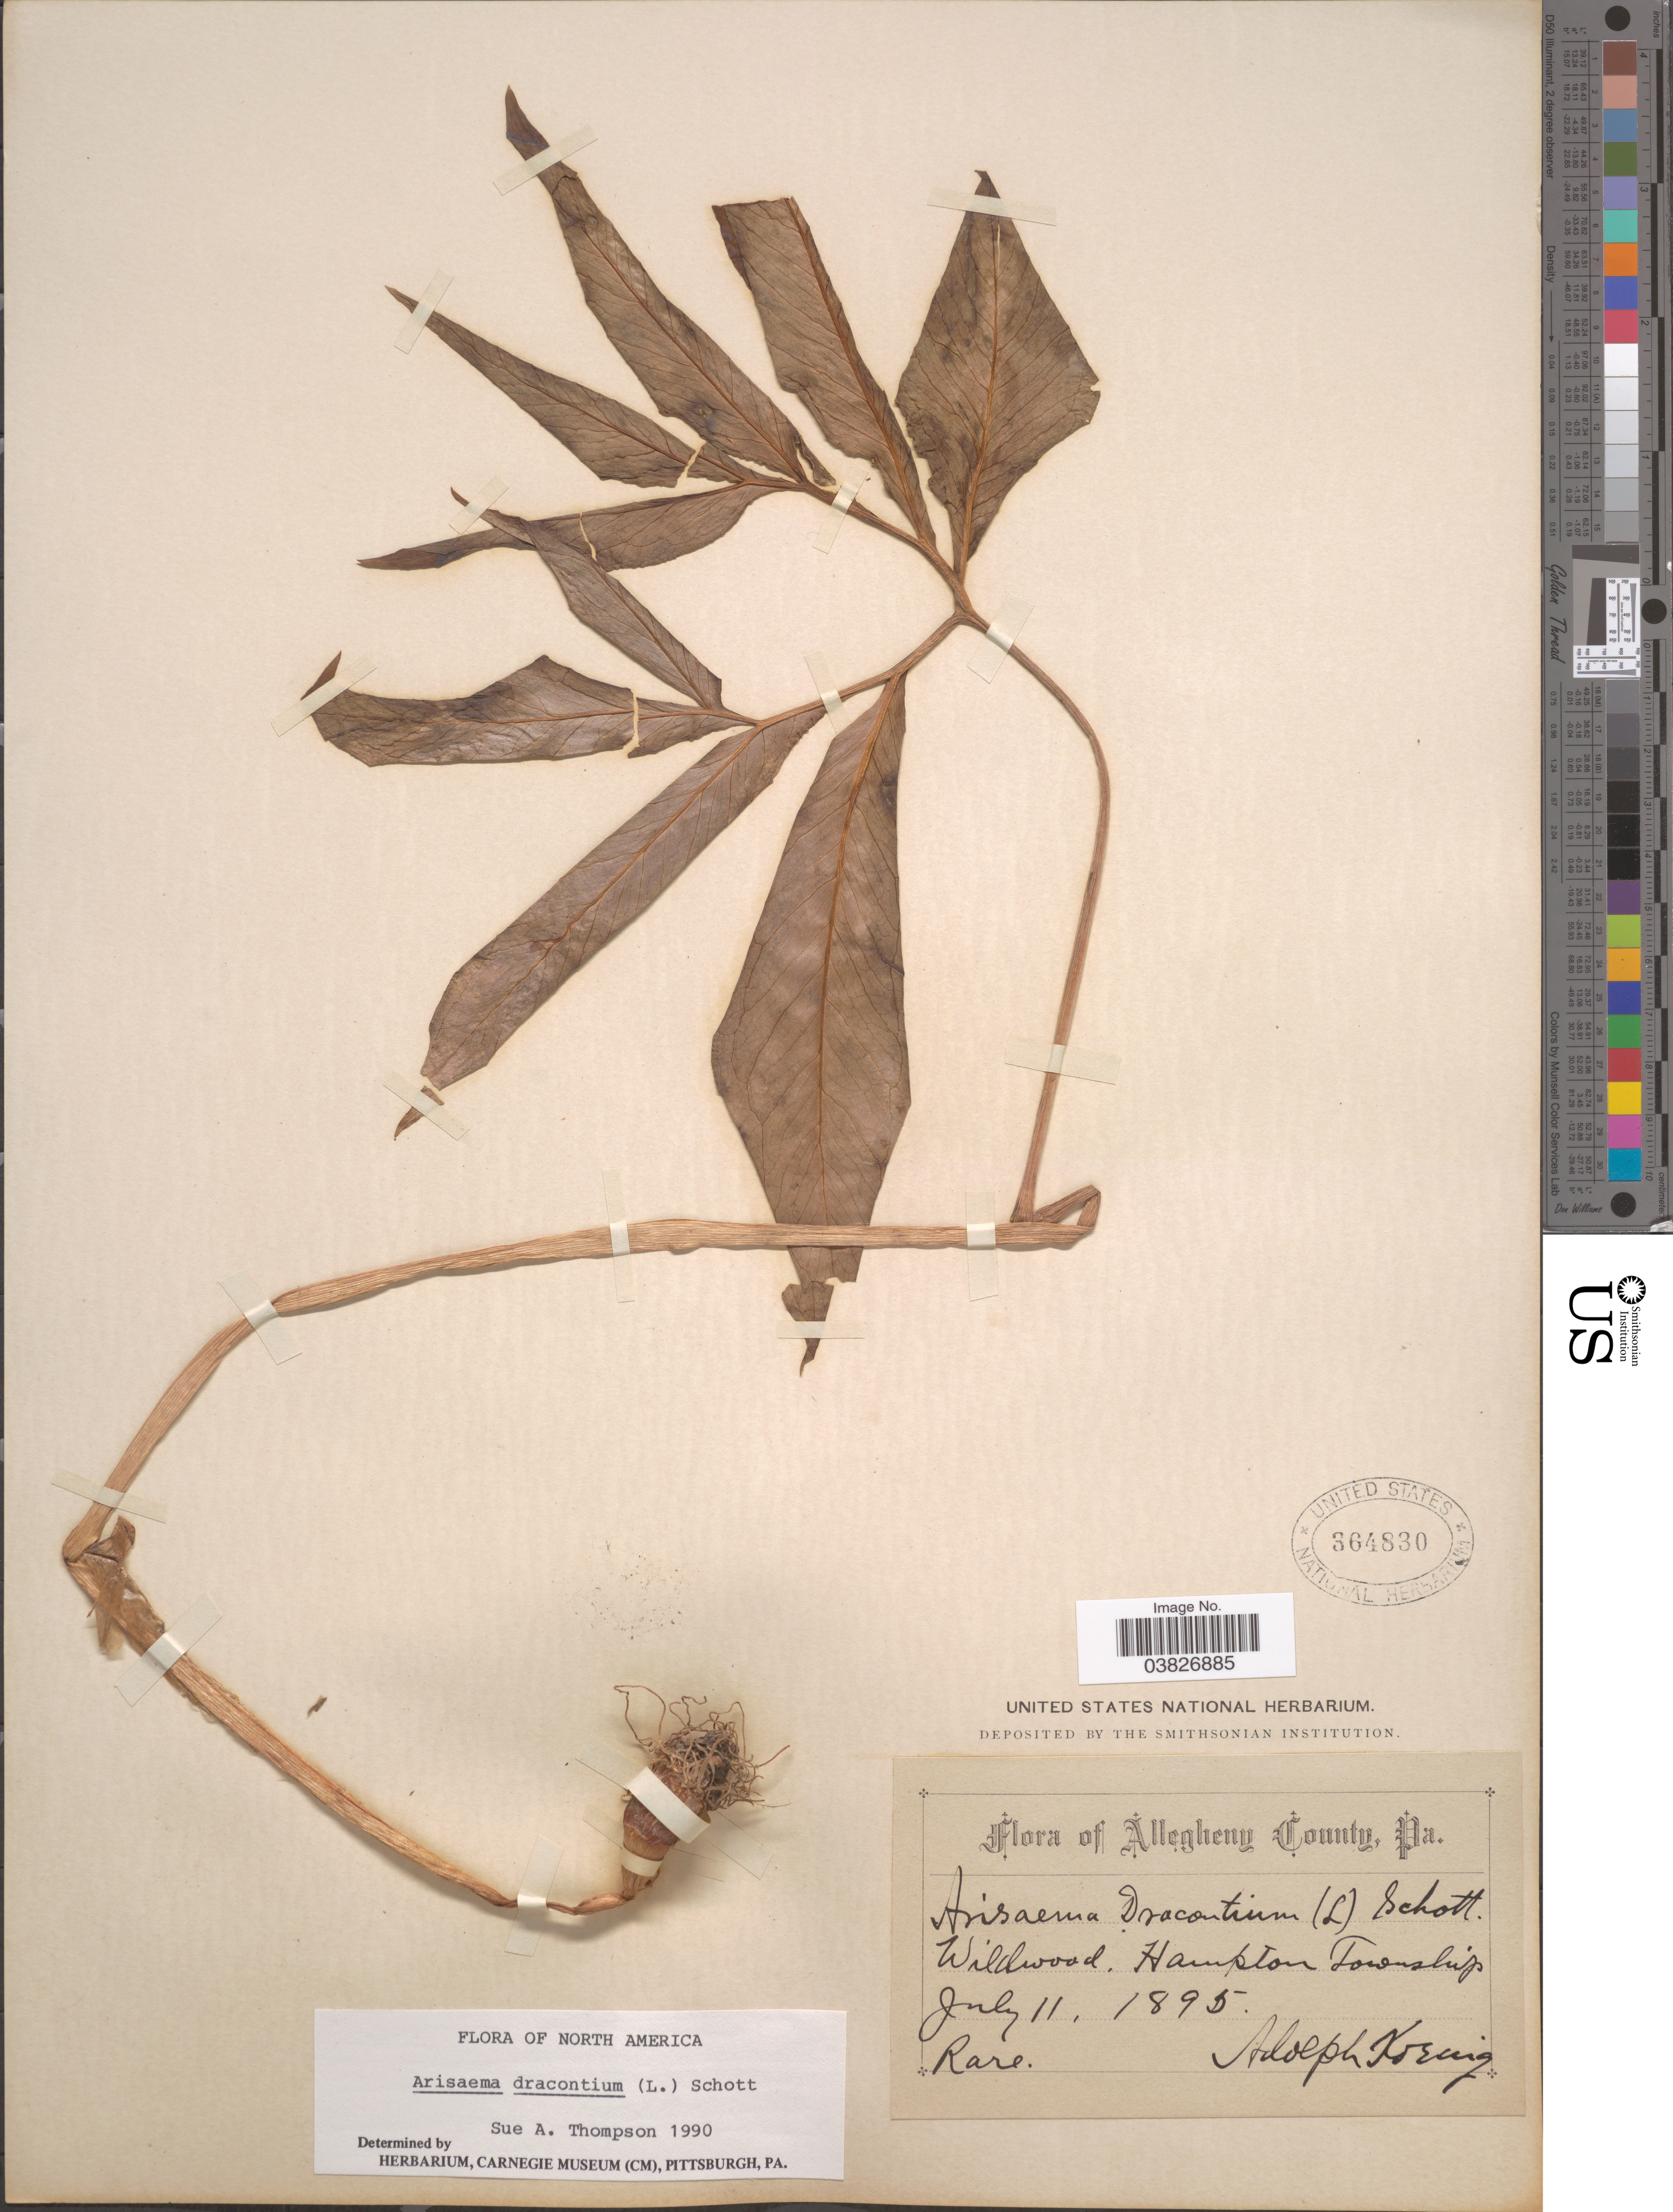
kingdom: Plantae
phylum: Tracheophyta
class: Liliopsida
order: Alismatales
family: Araceae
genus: Arisaema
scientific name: Arisaema dracontium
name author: (L.) Schott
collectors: A. Koenig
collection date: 1895-07-11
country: United States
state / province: Pennsylvania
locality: Wildwood. Hampton Township.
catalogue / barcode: US 364830